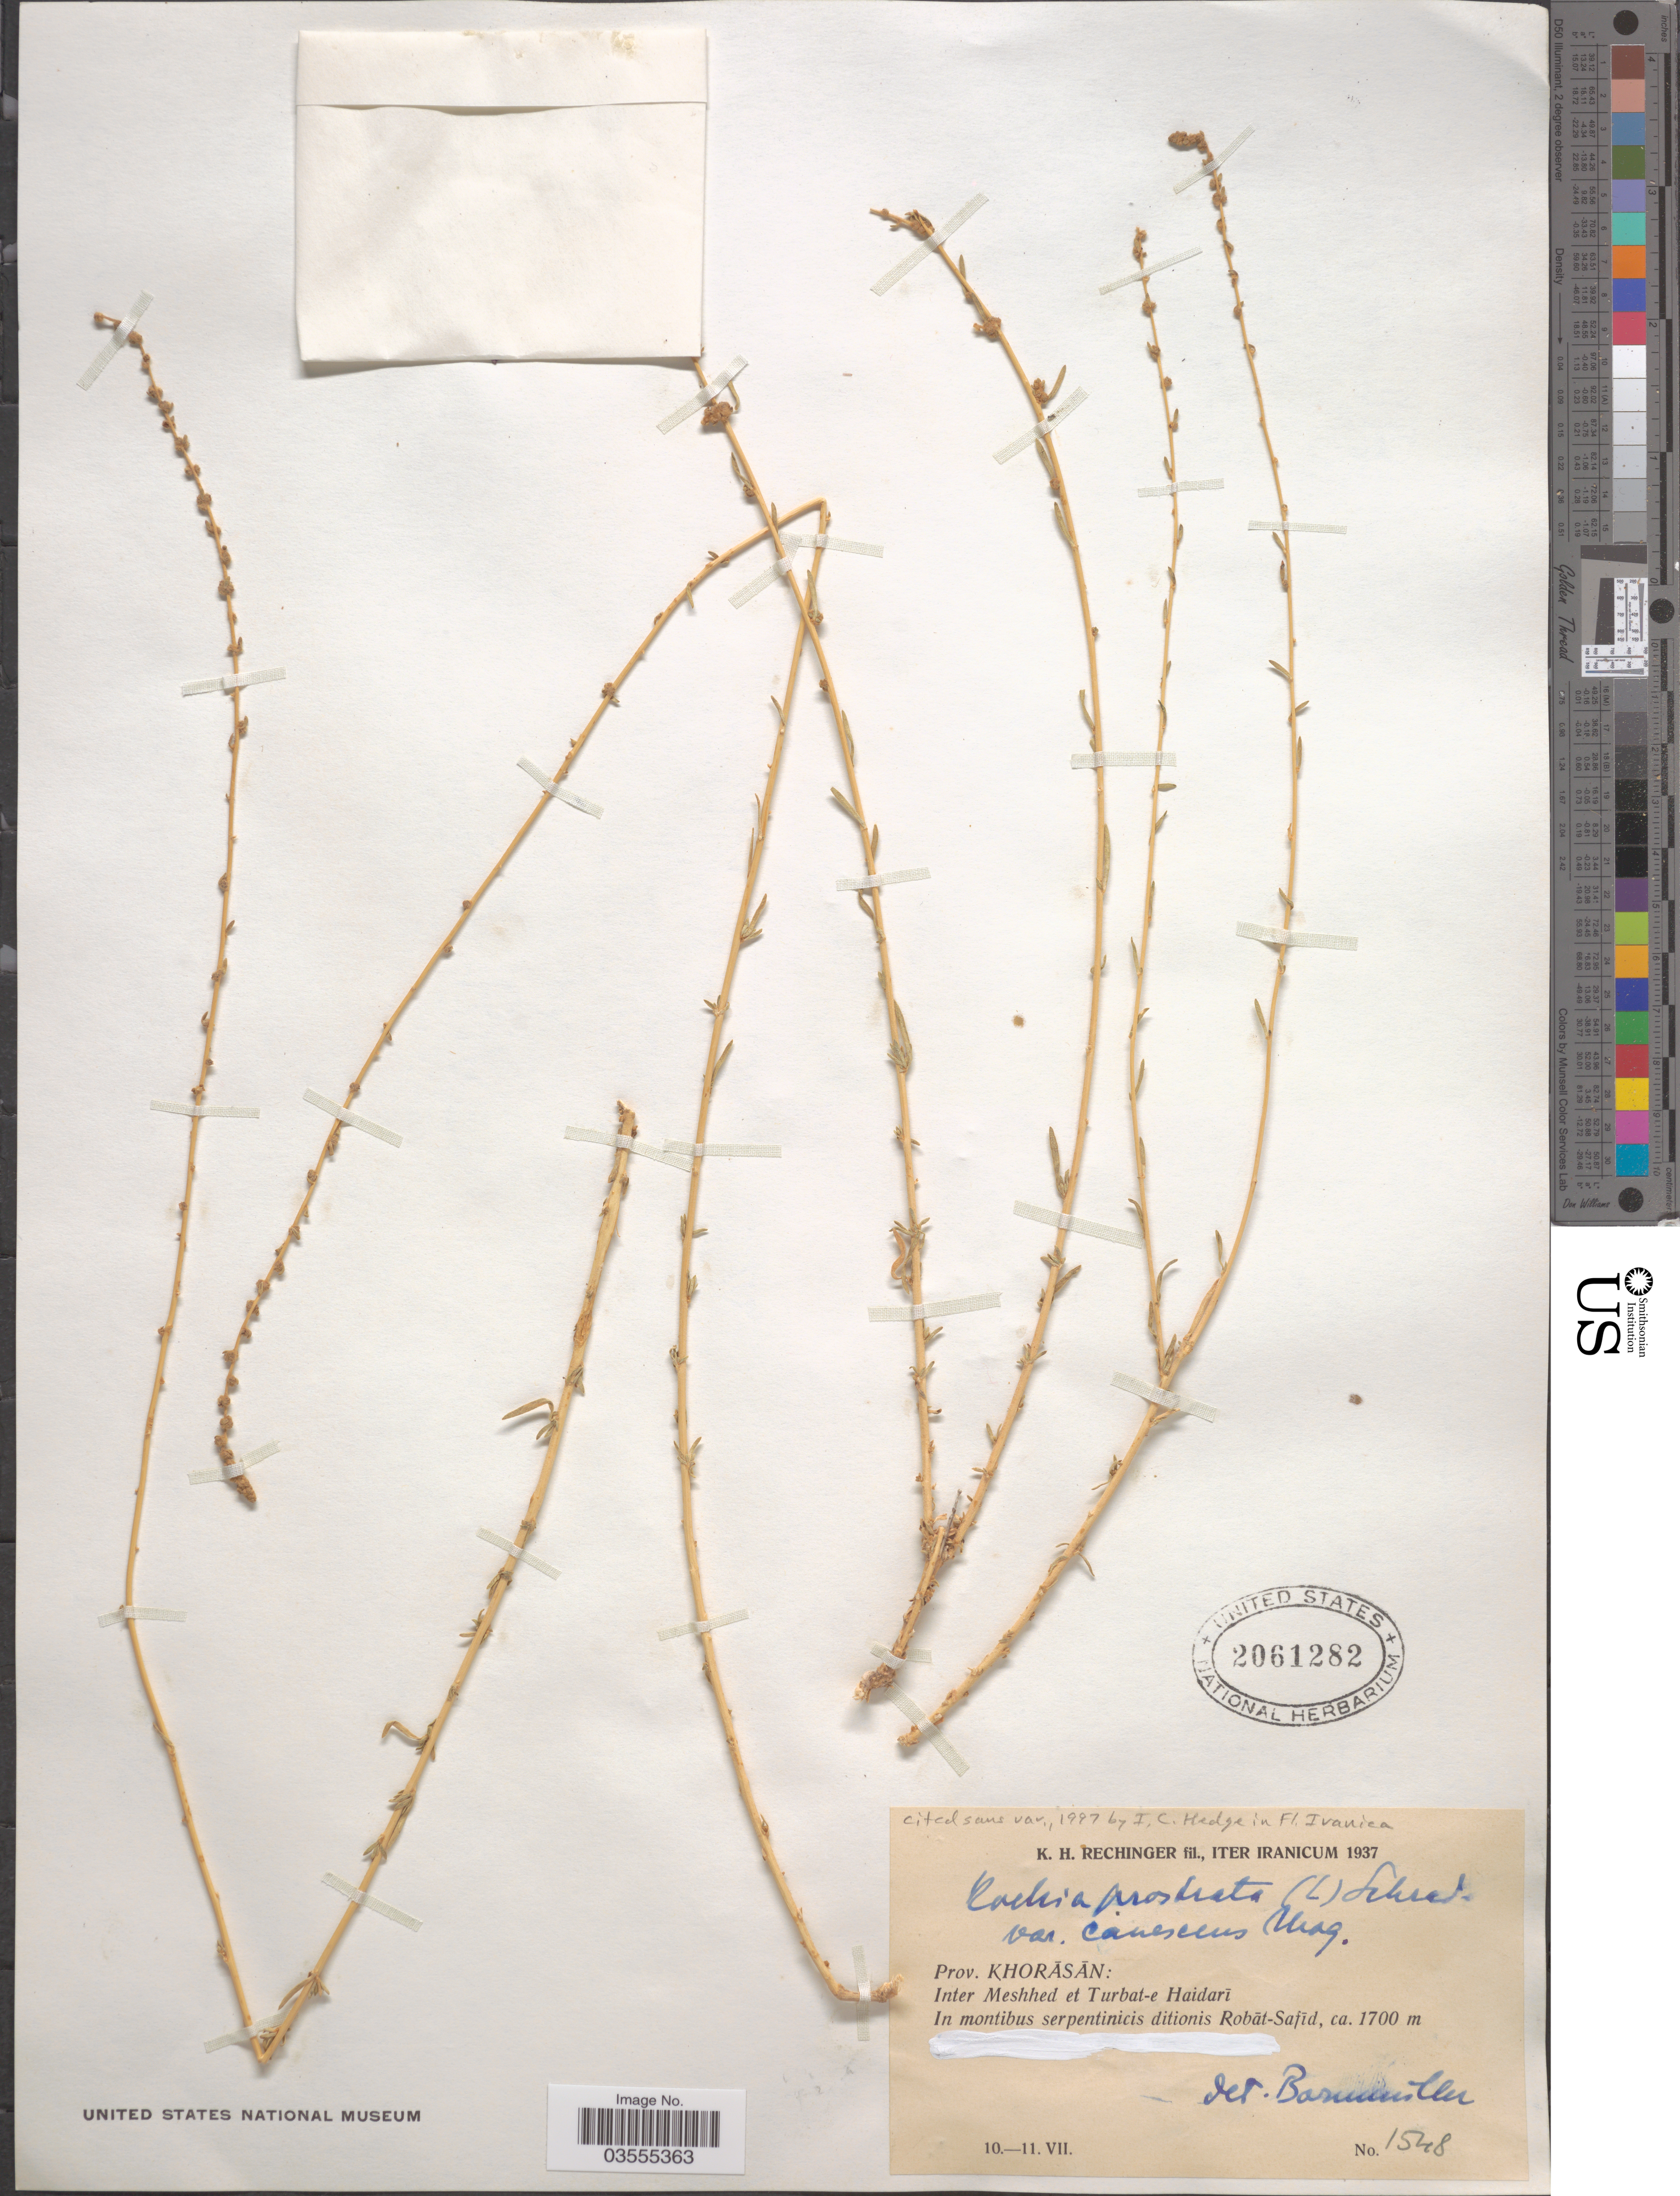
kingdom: Plantae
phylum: Tracheophyta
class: Magnoliopsida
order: Caryophyllales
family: Amaranthaceae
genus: Bassia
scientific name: Bassia prostrata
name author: (L.) Beck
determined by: U.S. National Herbarium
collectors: K. H. Rechinger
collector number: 1548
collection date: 1937-07-10/1937-07-11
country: Iran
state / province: Khorasan [obsolete]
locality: Iter Iranicum. Inter Meshhed et Turbat-e Haidari. In montibus serpentinicis ditionis Robat-Safid.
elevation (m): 1700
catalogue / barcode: US 2061282